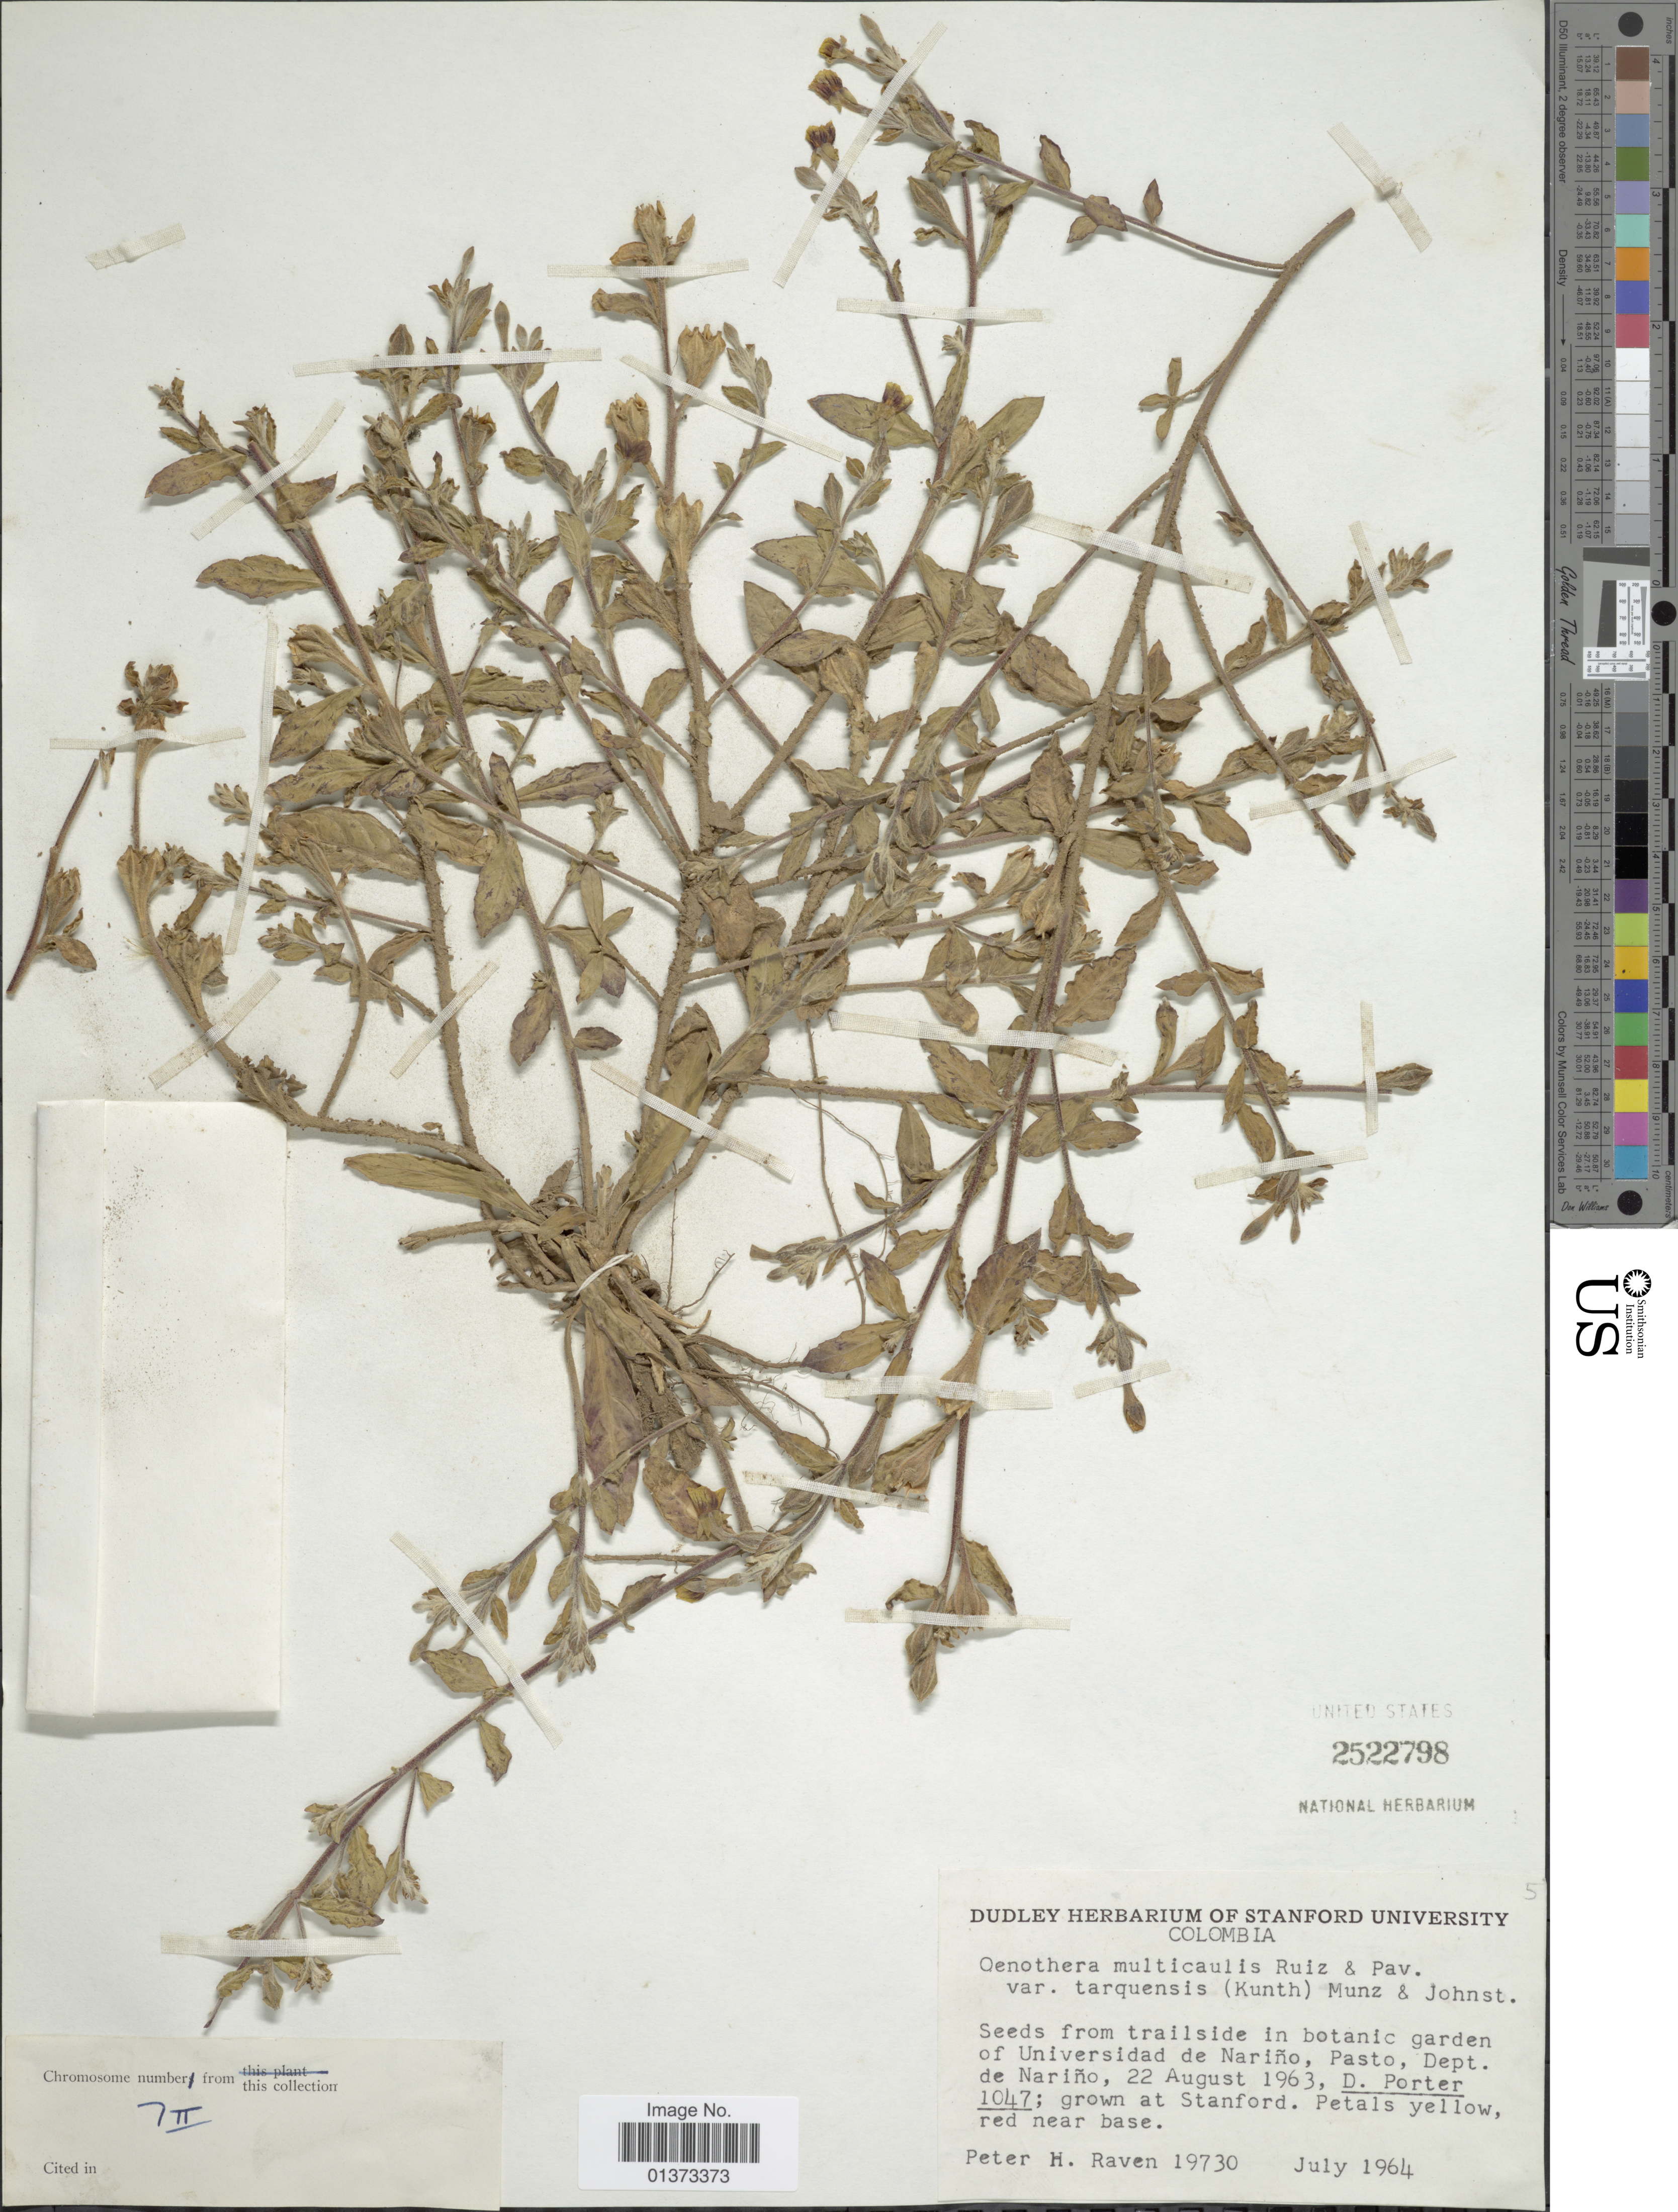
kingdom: Plantae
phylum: Tracheophyta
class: Magnoliopsida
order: Myrtales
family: Onagraceae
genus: Oenothera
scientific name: Oenothera epilobiifolia subsp. cuprea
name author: (Schltdl.) P.H. Raven & D.R. Parn.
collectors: P. H. Raven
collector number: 19730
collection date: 1964-07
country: Colombia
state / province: Nariño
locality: From trailside in botanic garden of Universidad de Narinño, Pasto, at Stanford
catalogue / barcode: US 2522798